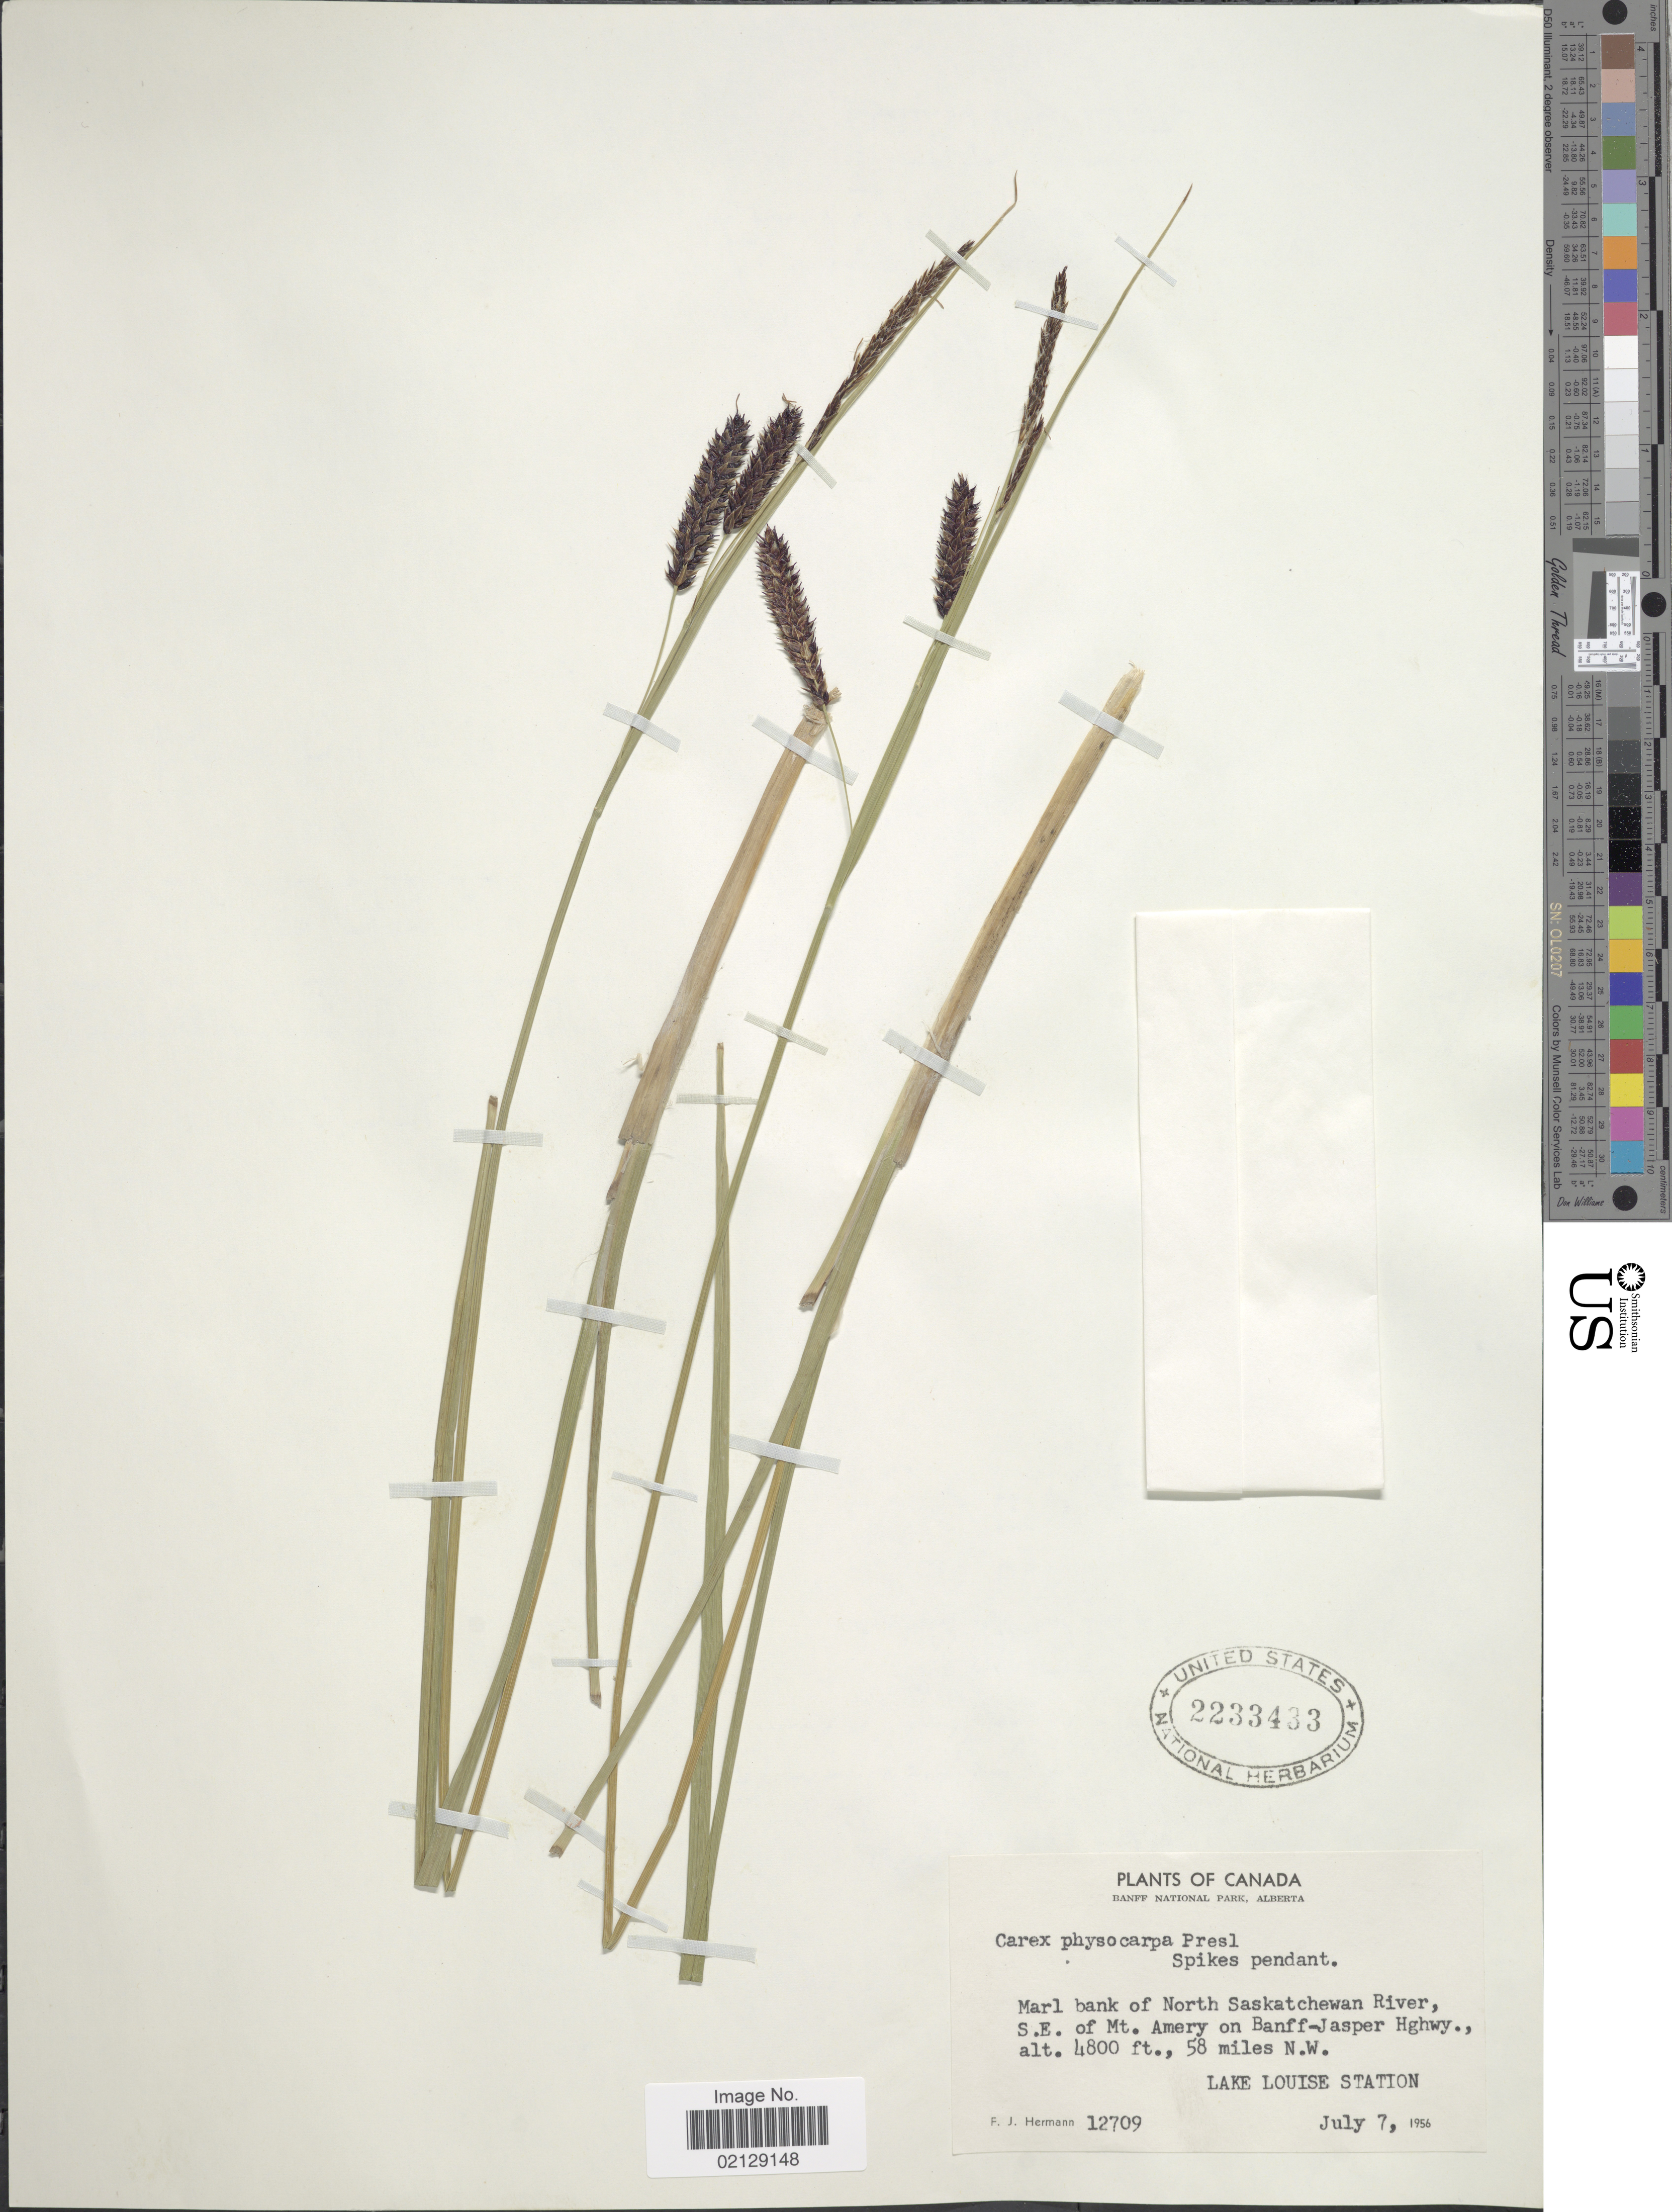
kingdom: Plantae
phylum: Tracheophyta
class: Liliopsida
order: Poales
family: Cyperaceae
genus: Carex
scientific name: Carex saxatilis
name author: L.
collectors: F. J. Hermann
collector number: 12709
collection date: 1956-07-07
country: Canada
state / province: Alberta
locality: Banff National Park, Alberta, Marl bank of NOrth Saskatchewan River, S.E. of Mt, Amery on Banff-Jasper Hghwy., 58 miles N.W. Lake Louise Station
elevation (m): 1463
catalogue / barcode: US 2233433